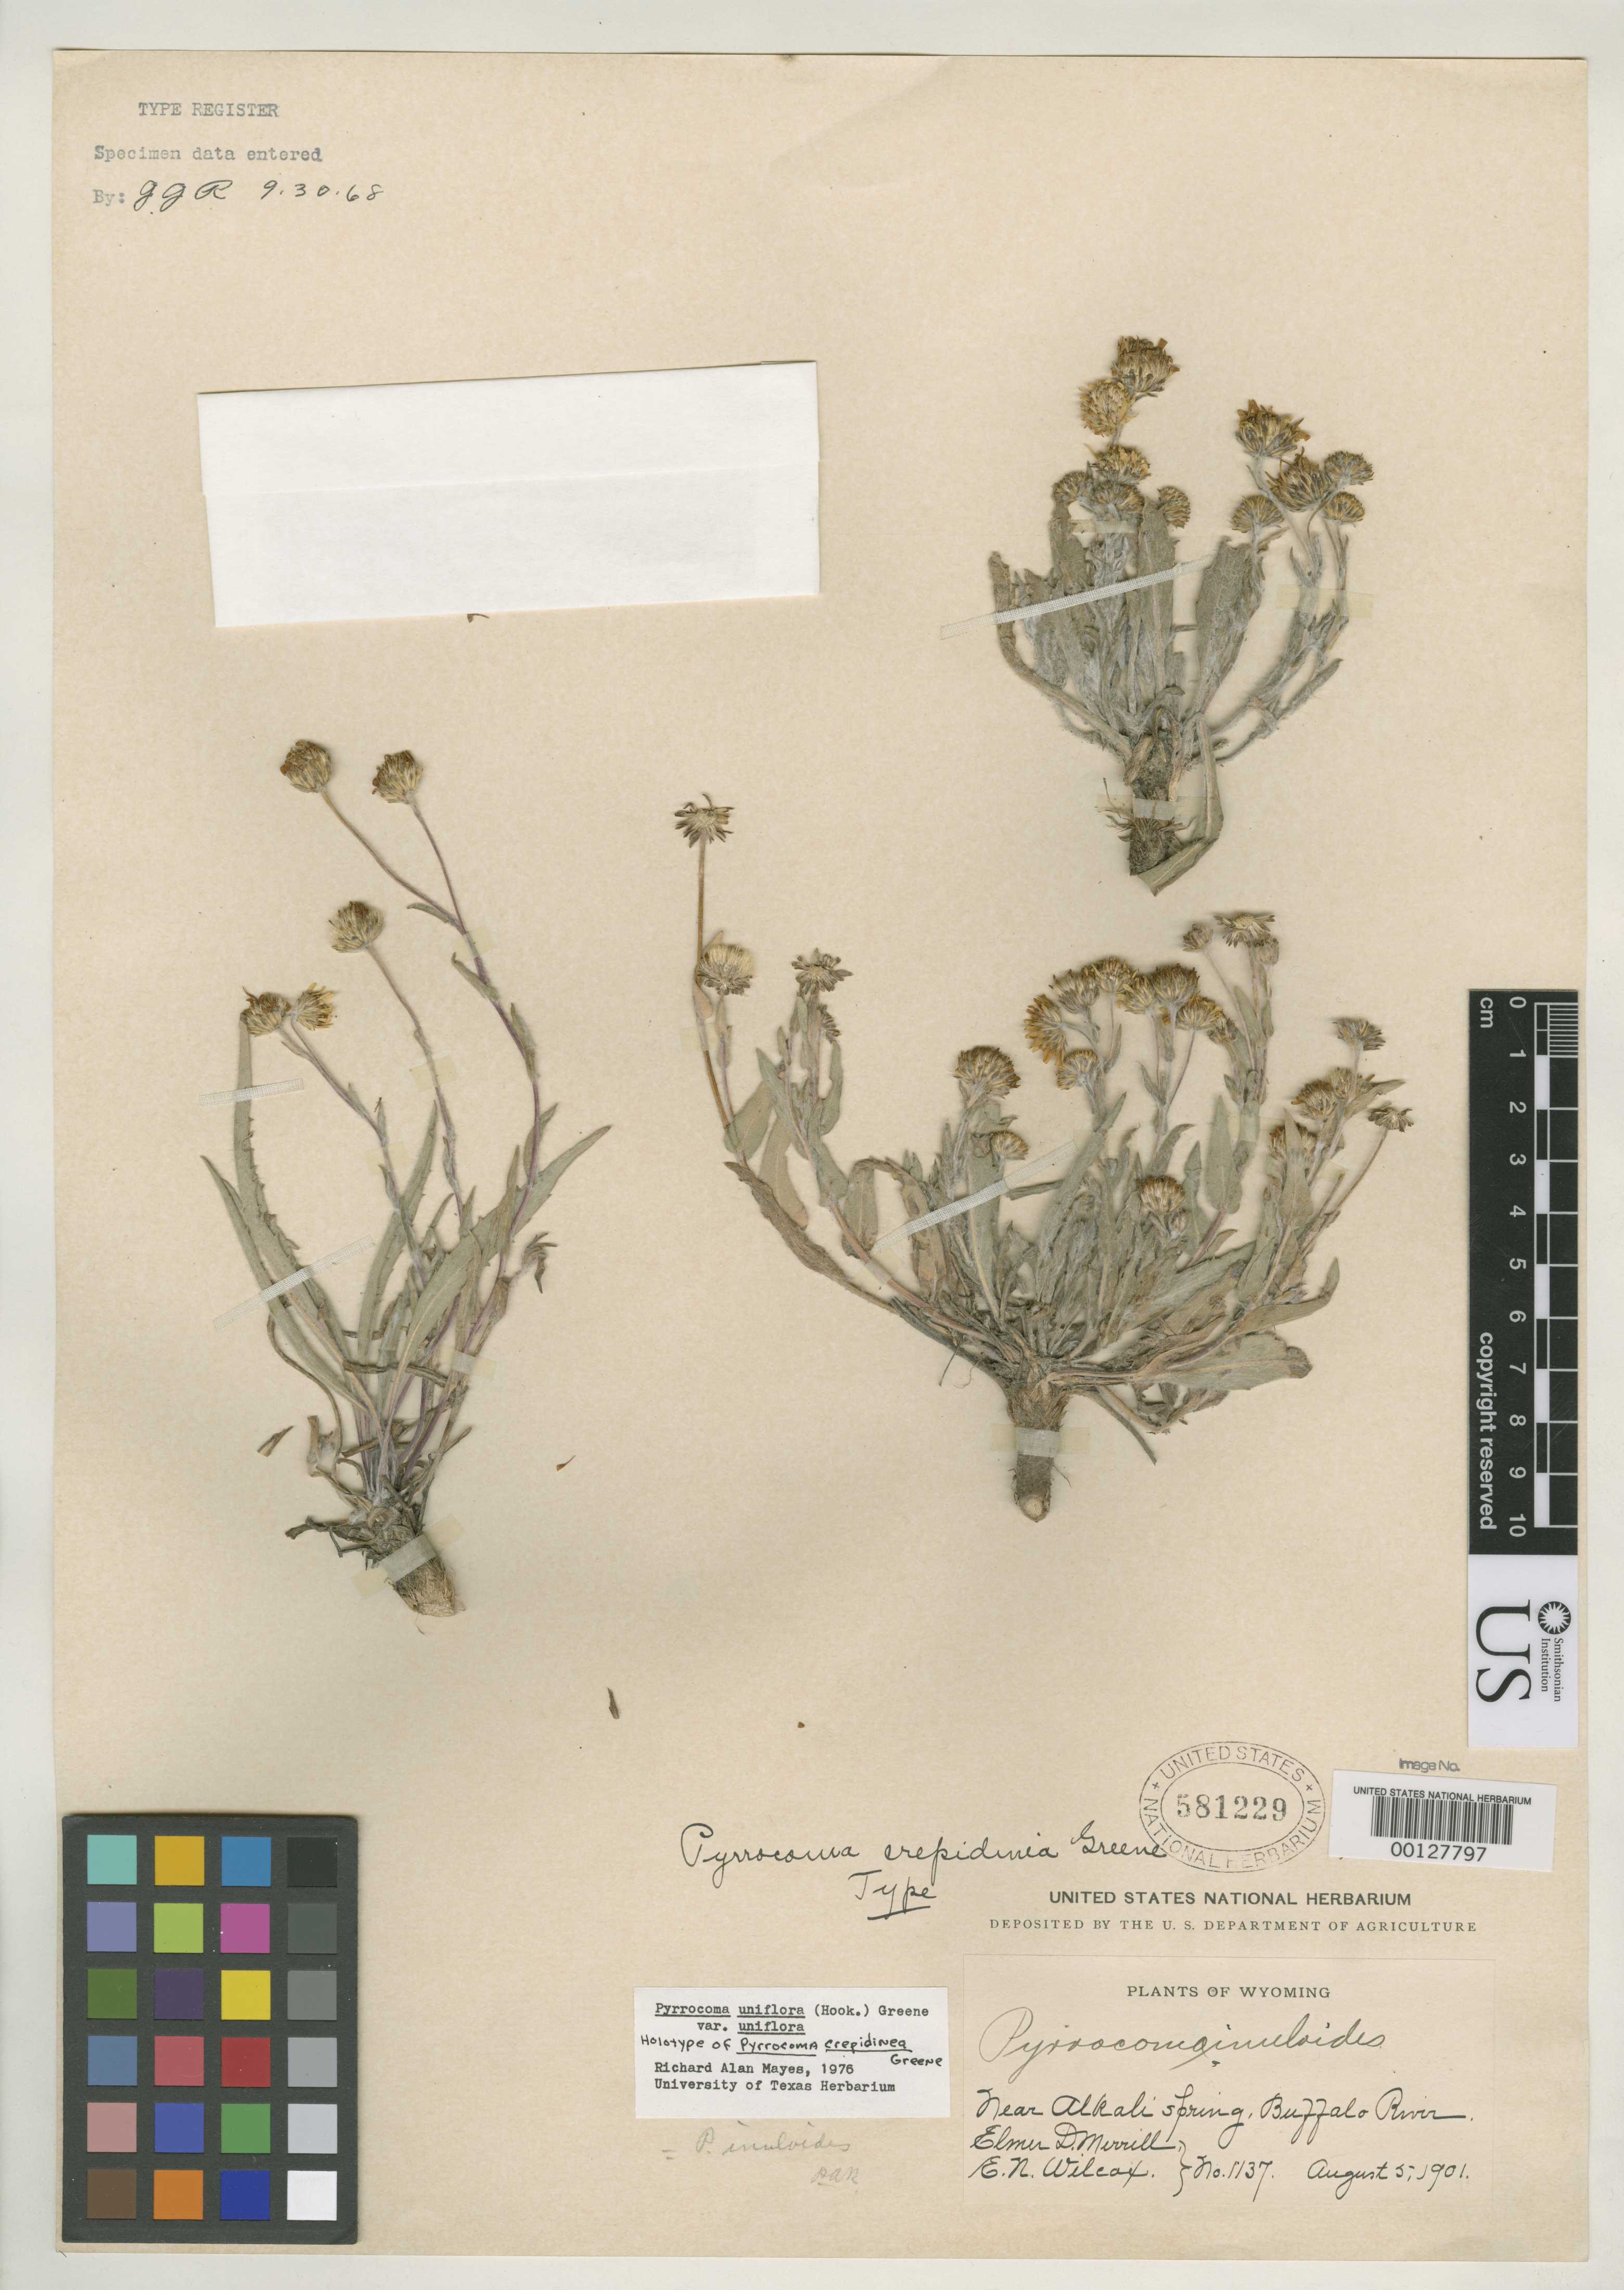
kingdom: Plantae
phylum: Tracheophyta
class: Magnoliopsida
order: Asterales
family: Asteraceae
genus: Pyrrocoma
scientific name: Pyrrocoma crepidinea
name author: Greene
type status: Holotype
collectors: E. D. Merrill & E. Wilcox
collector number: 1137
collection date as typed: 05 Aug 1901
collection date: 1901-08-05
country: United States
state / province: Wyoming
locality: Alkali Spring, Buffalo River.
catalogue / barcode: US 581229